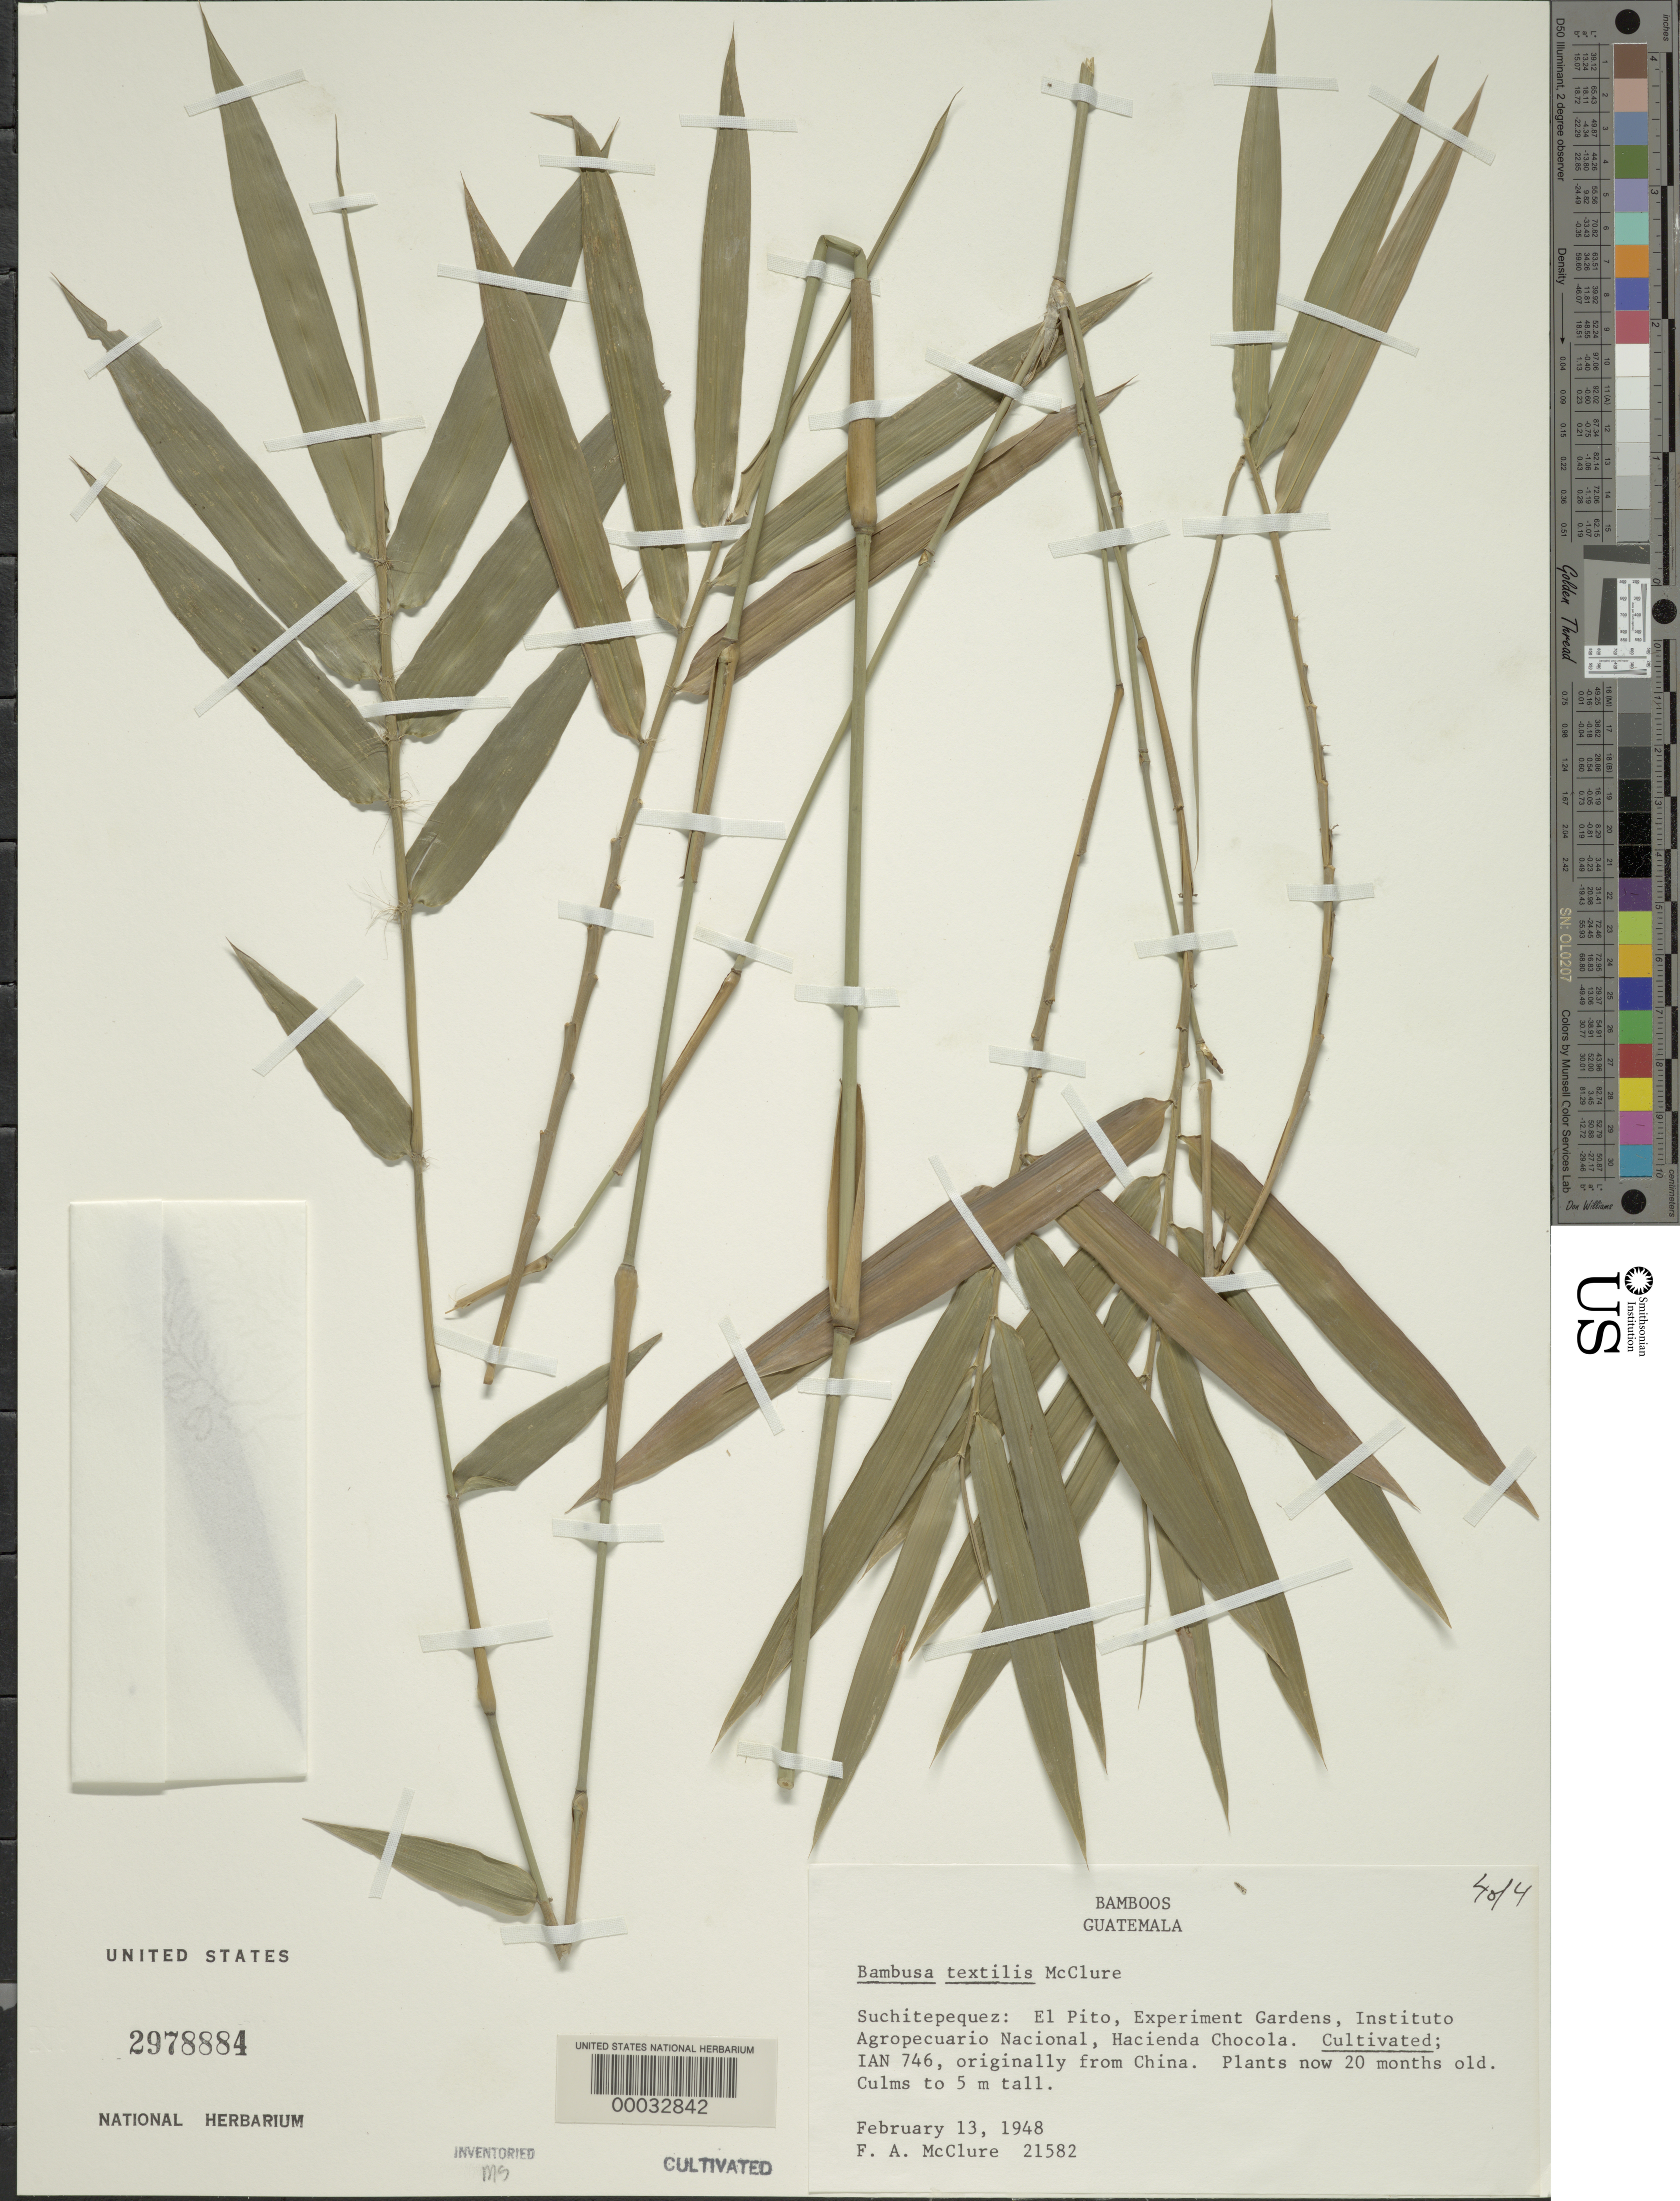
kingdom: Plantae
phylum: Tracheophyta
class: Liliopsida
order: Poales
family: Poaceae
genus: Bambusa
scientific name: Bambusa textilis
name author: McClure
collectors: F. A. McClure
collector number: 21582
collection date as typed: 13 Feb 1948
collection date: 1948-02-13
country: Guatemala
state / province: Suchitepéquez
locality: Experimental garden - El Pito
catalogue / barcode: US 2978884